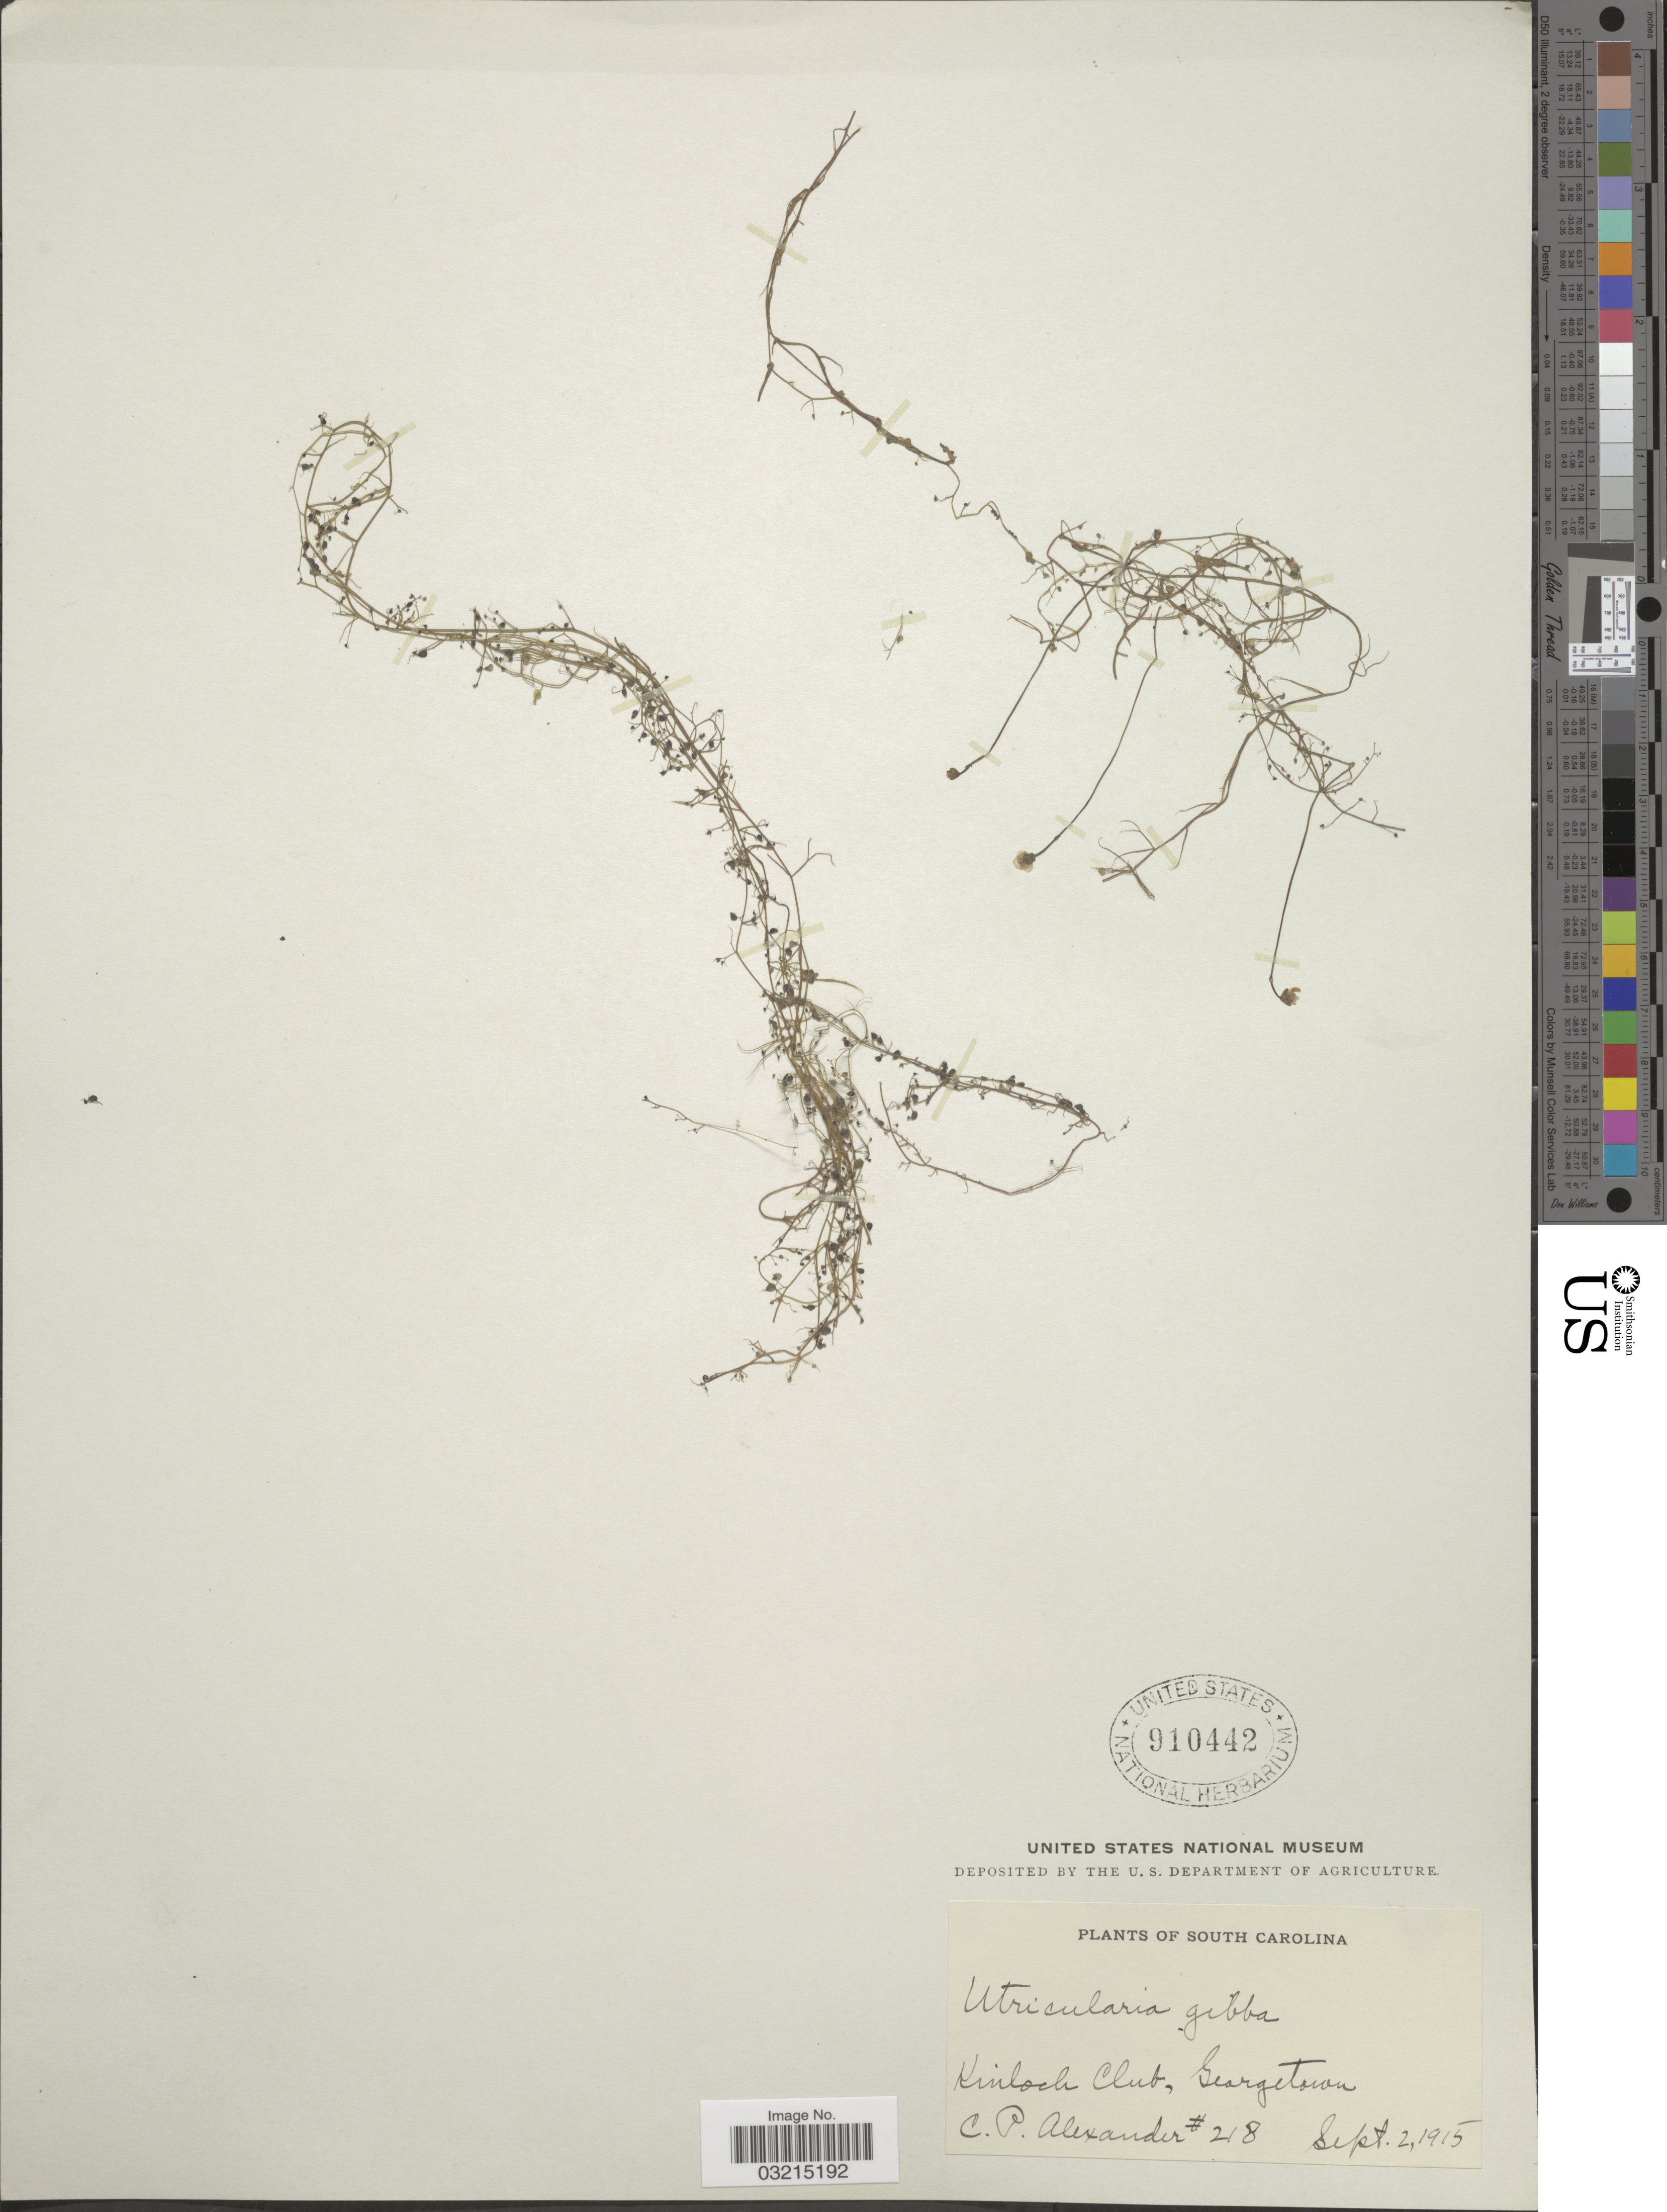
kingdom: Plantae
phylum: Tracheophyta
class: Magnoliopsida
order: Lamiales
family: Lentibulariaceae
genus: Utricularia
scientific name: Utricularia gibba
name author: L.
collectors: C. P. Alexander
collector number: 218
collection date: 1915-09-02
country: United States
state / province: South Carolina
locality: Kinloch Club, Georgetown.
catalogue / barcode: US 910442